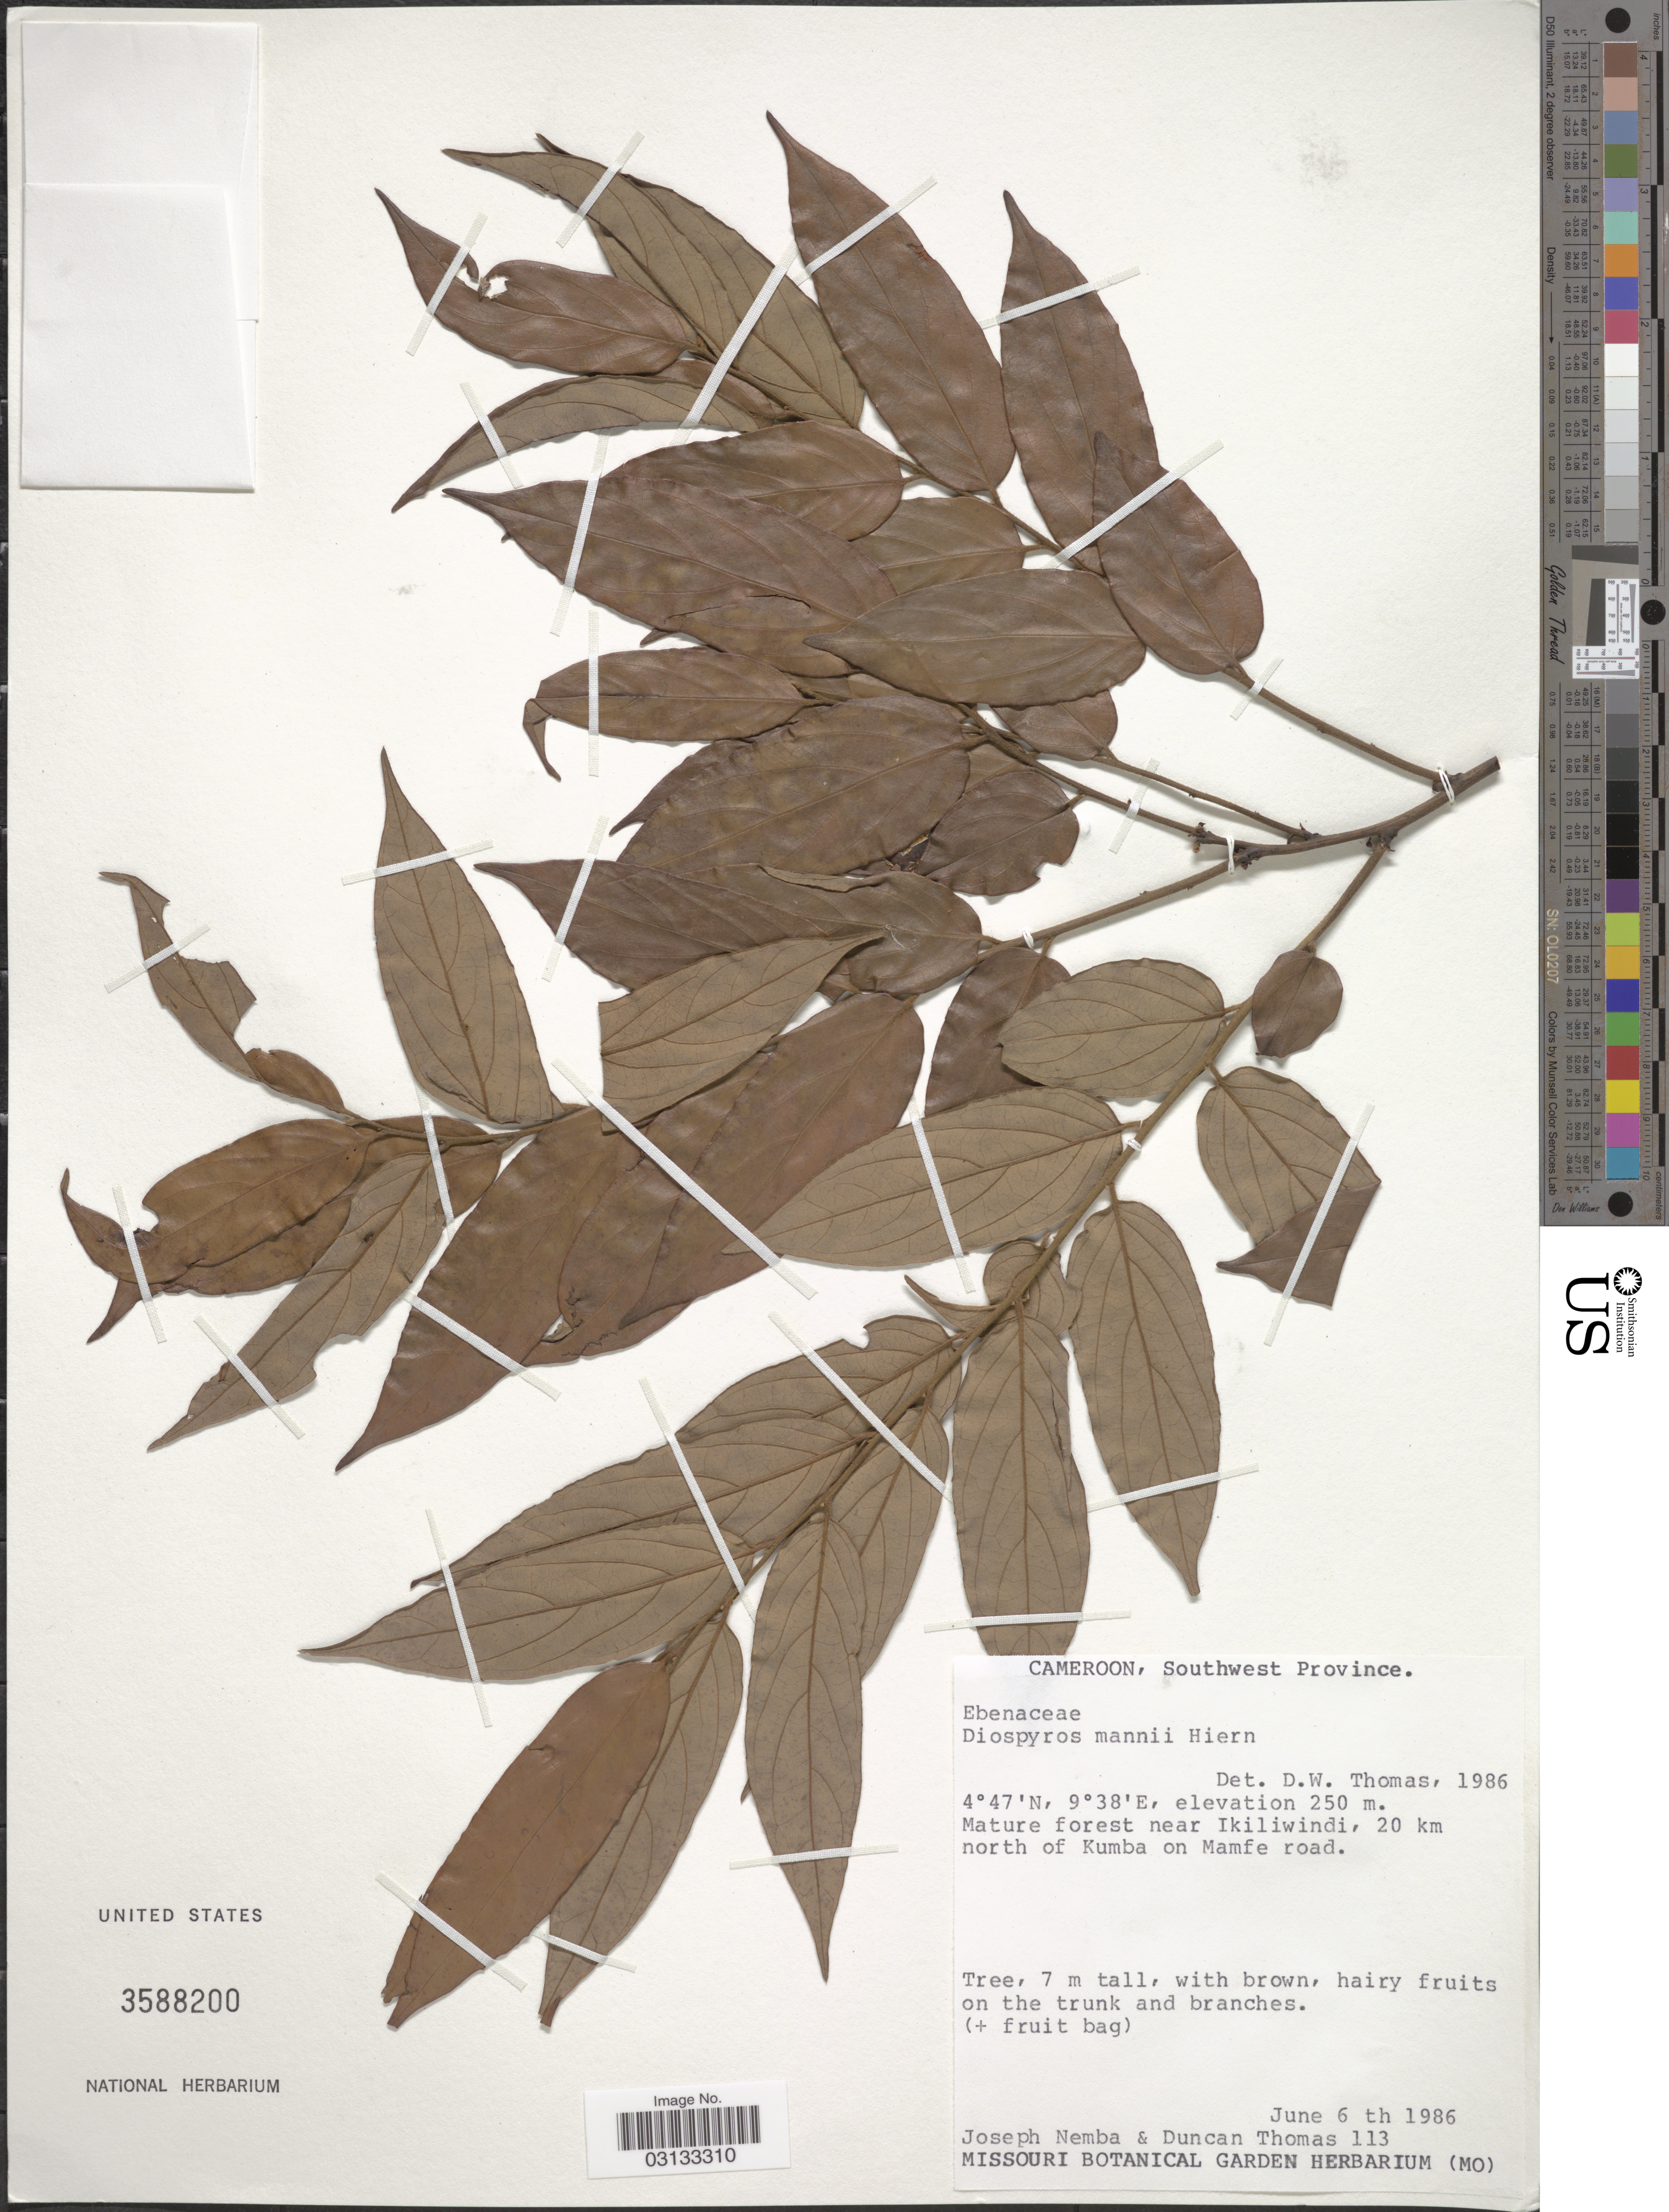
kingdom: Plantae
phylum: Tracheophyta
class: Magnoliopsida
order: Ericales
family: Ebenaceae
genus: Diospyros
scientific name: Diospyros mannii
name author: Hiern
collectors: J. Nemba & D. W. Thomas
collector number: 113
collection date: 1986-06-06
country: Cameroon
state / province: Sud-Ouest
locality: Southwest Province, Mature forest near Ikiliwindi, 20 km north of Kumba on Mamfe road.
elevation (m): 250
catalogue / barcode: US 3588200